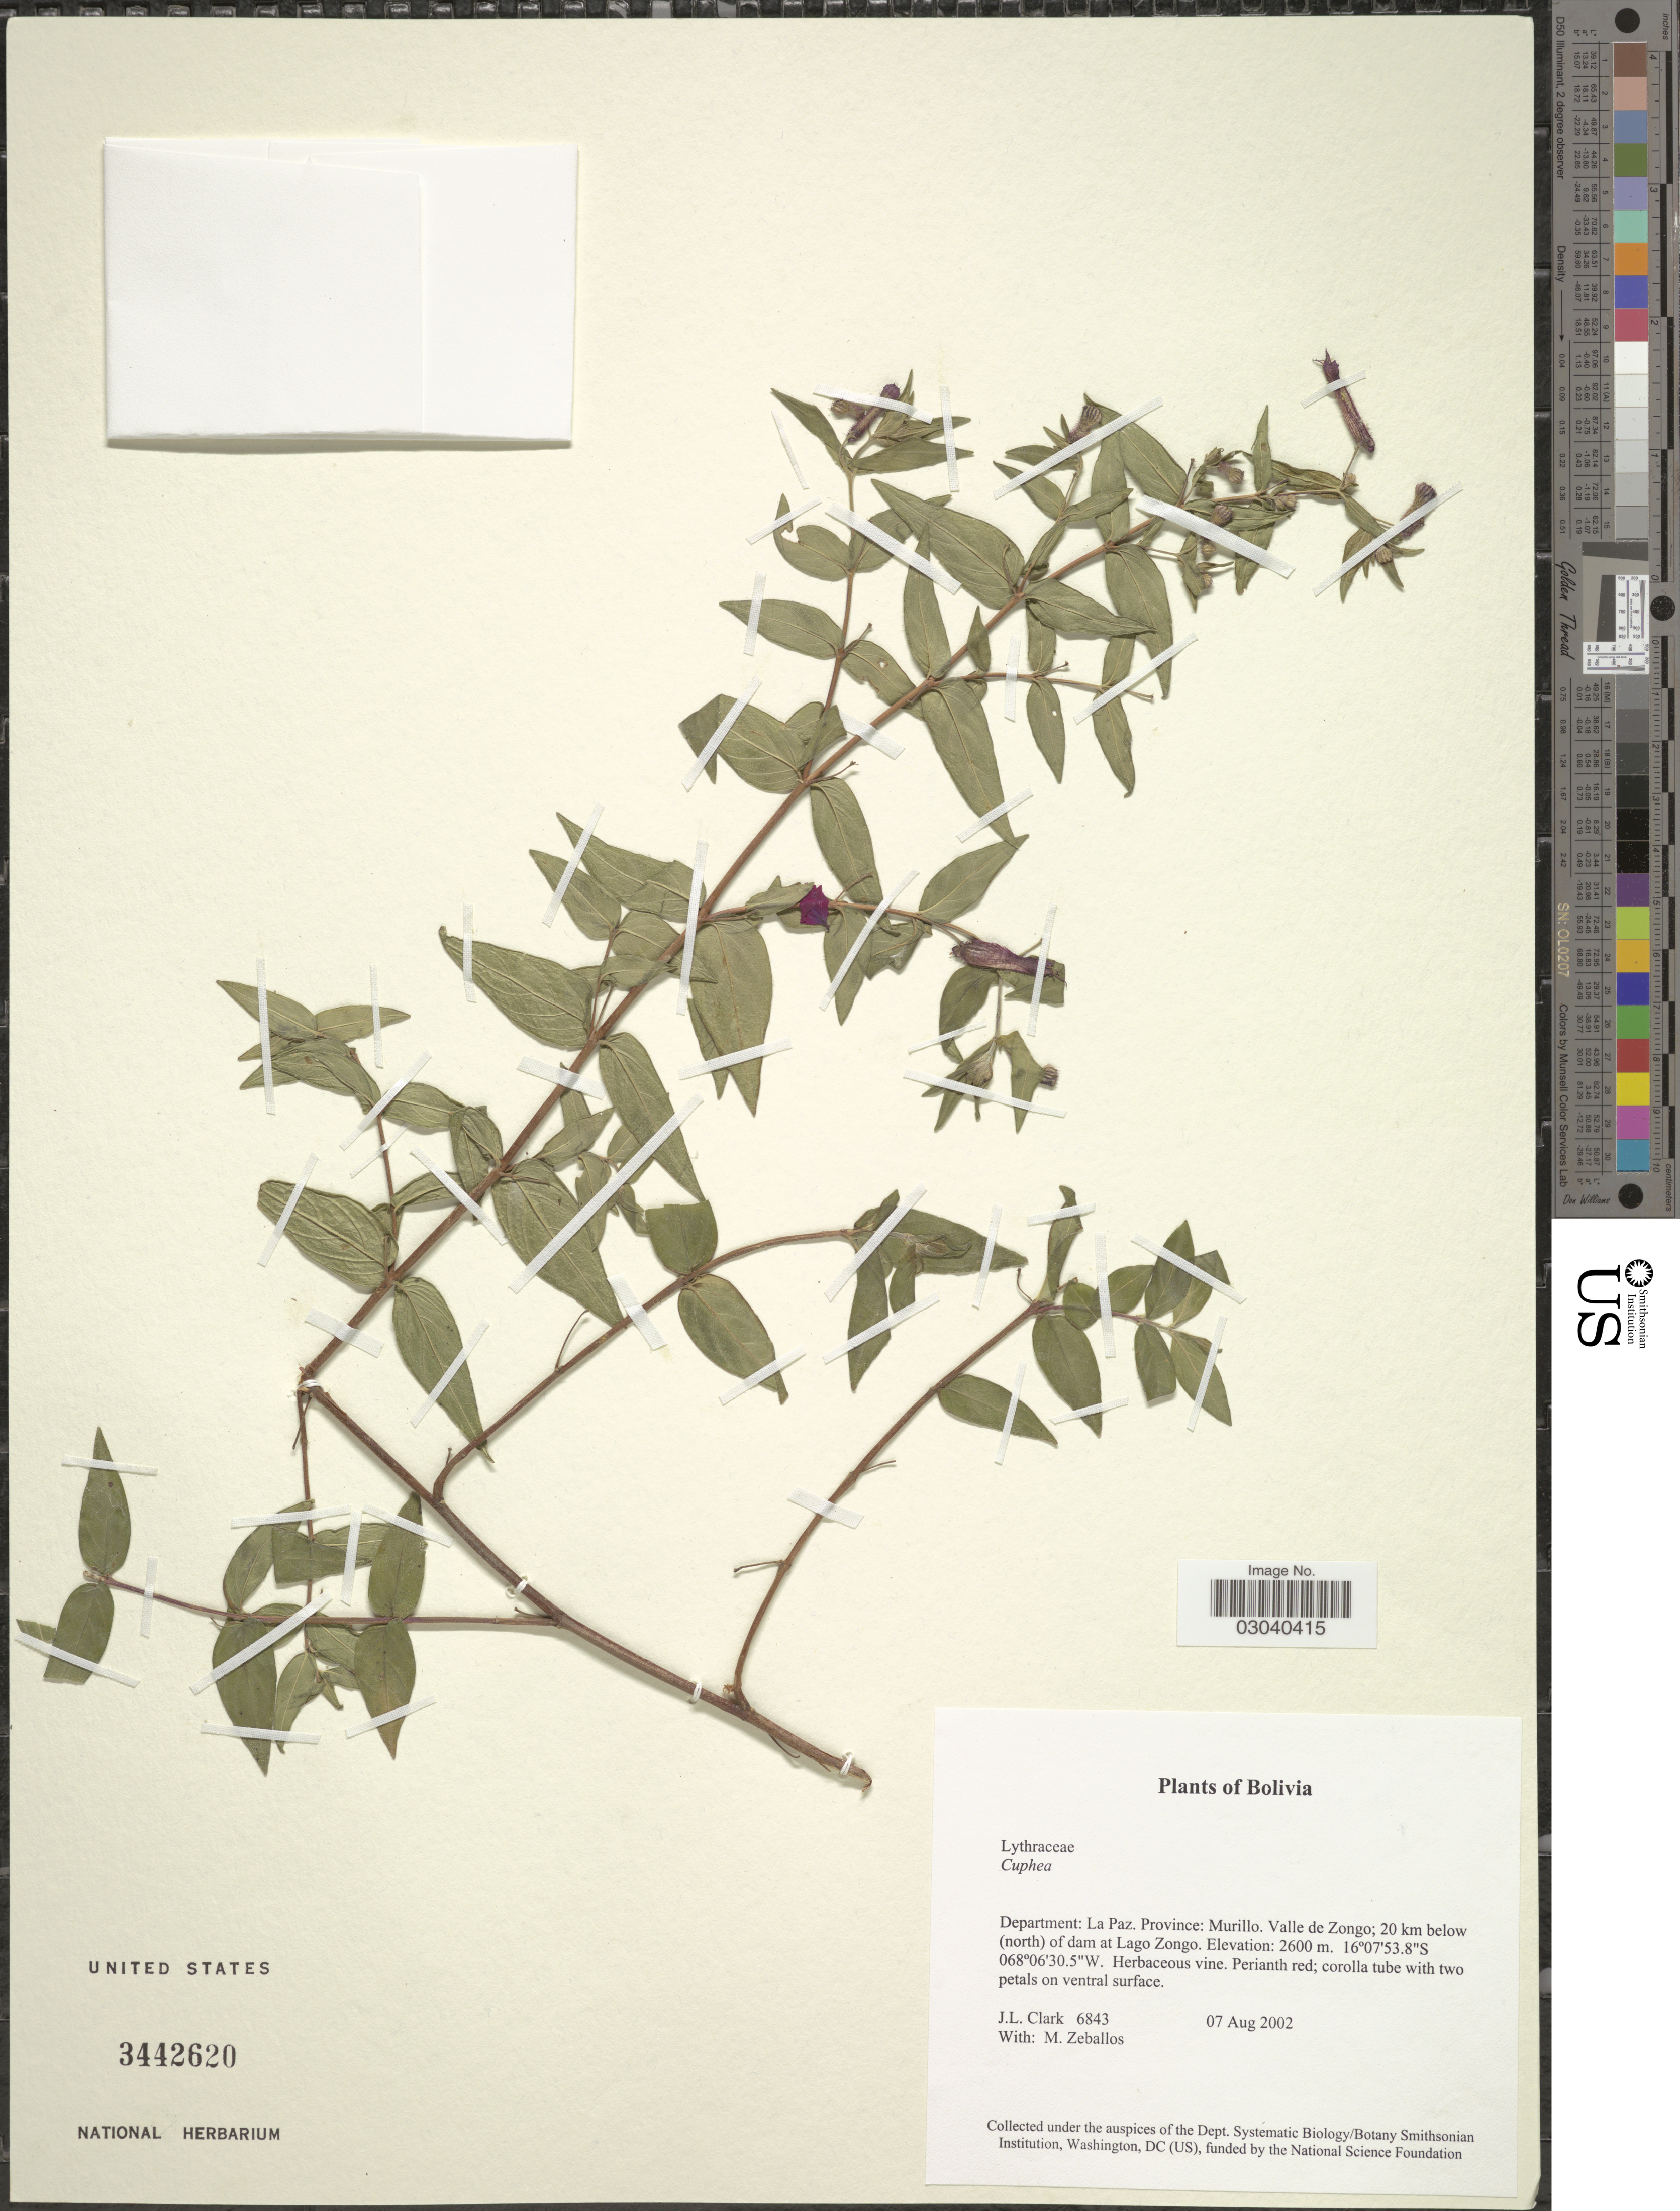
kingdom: Plantae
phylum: Tracheophyta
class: Magnoliopsida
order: Myrtales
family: Lythraceae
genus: Cuphea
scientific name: Cuphea sp.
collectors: J. L. Clark & M. Zeballos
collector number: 6843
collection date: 2002-08-07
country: Bolivia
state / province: La Paz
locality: Department: La Paz, Province: Murillo. Valle de Zongo; 20 km below (north) of dam at Lago Zongo.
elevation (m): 2600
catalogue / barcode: US 3442620